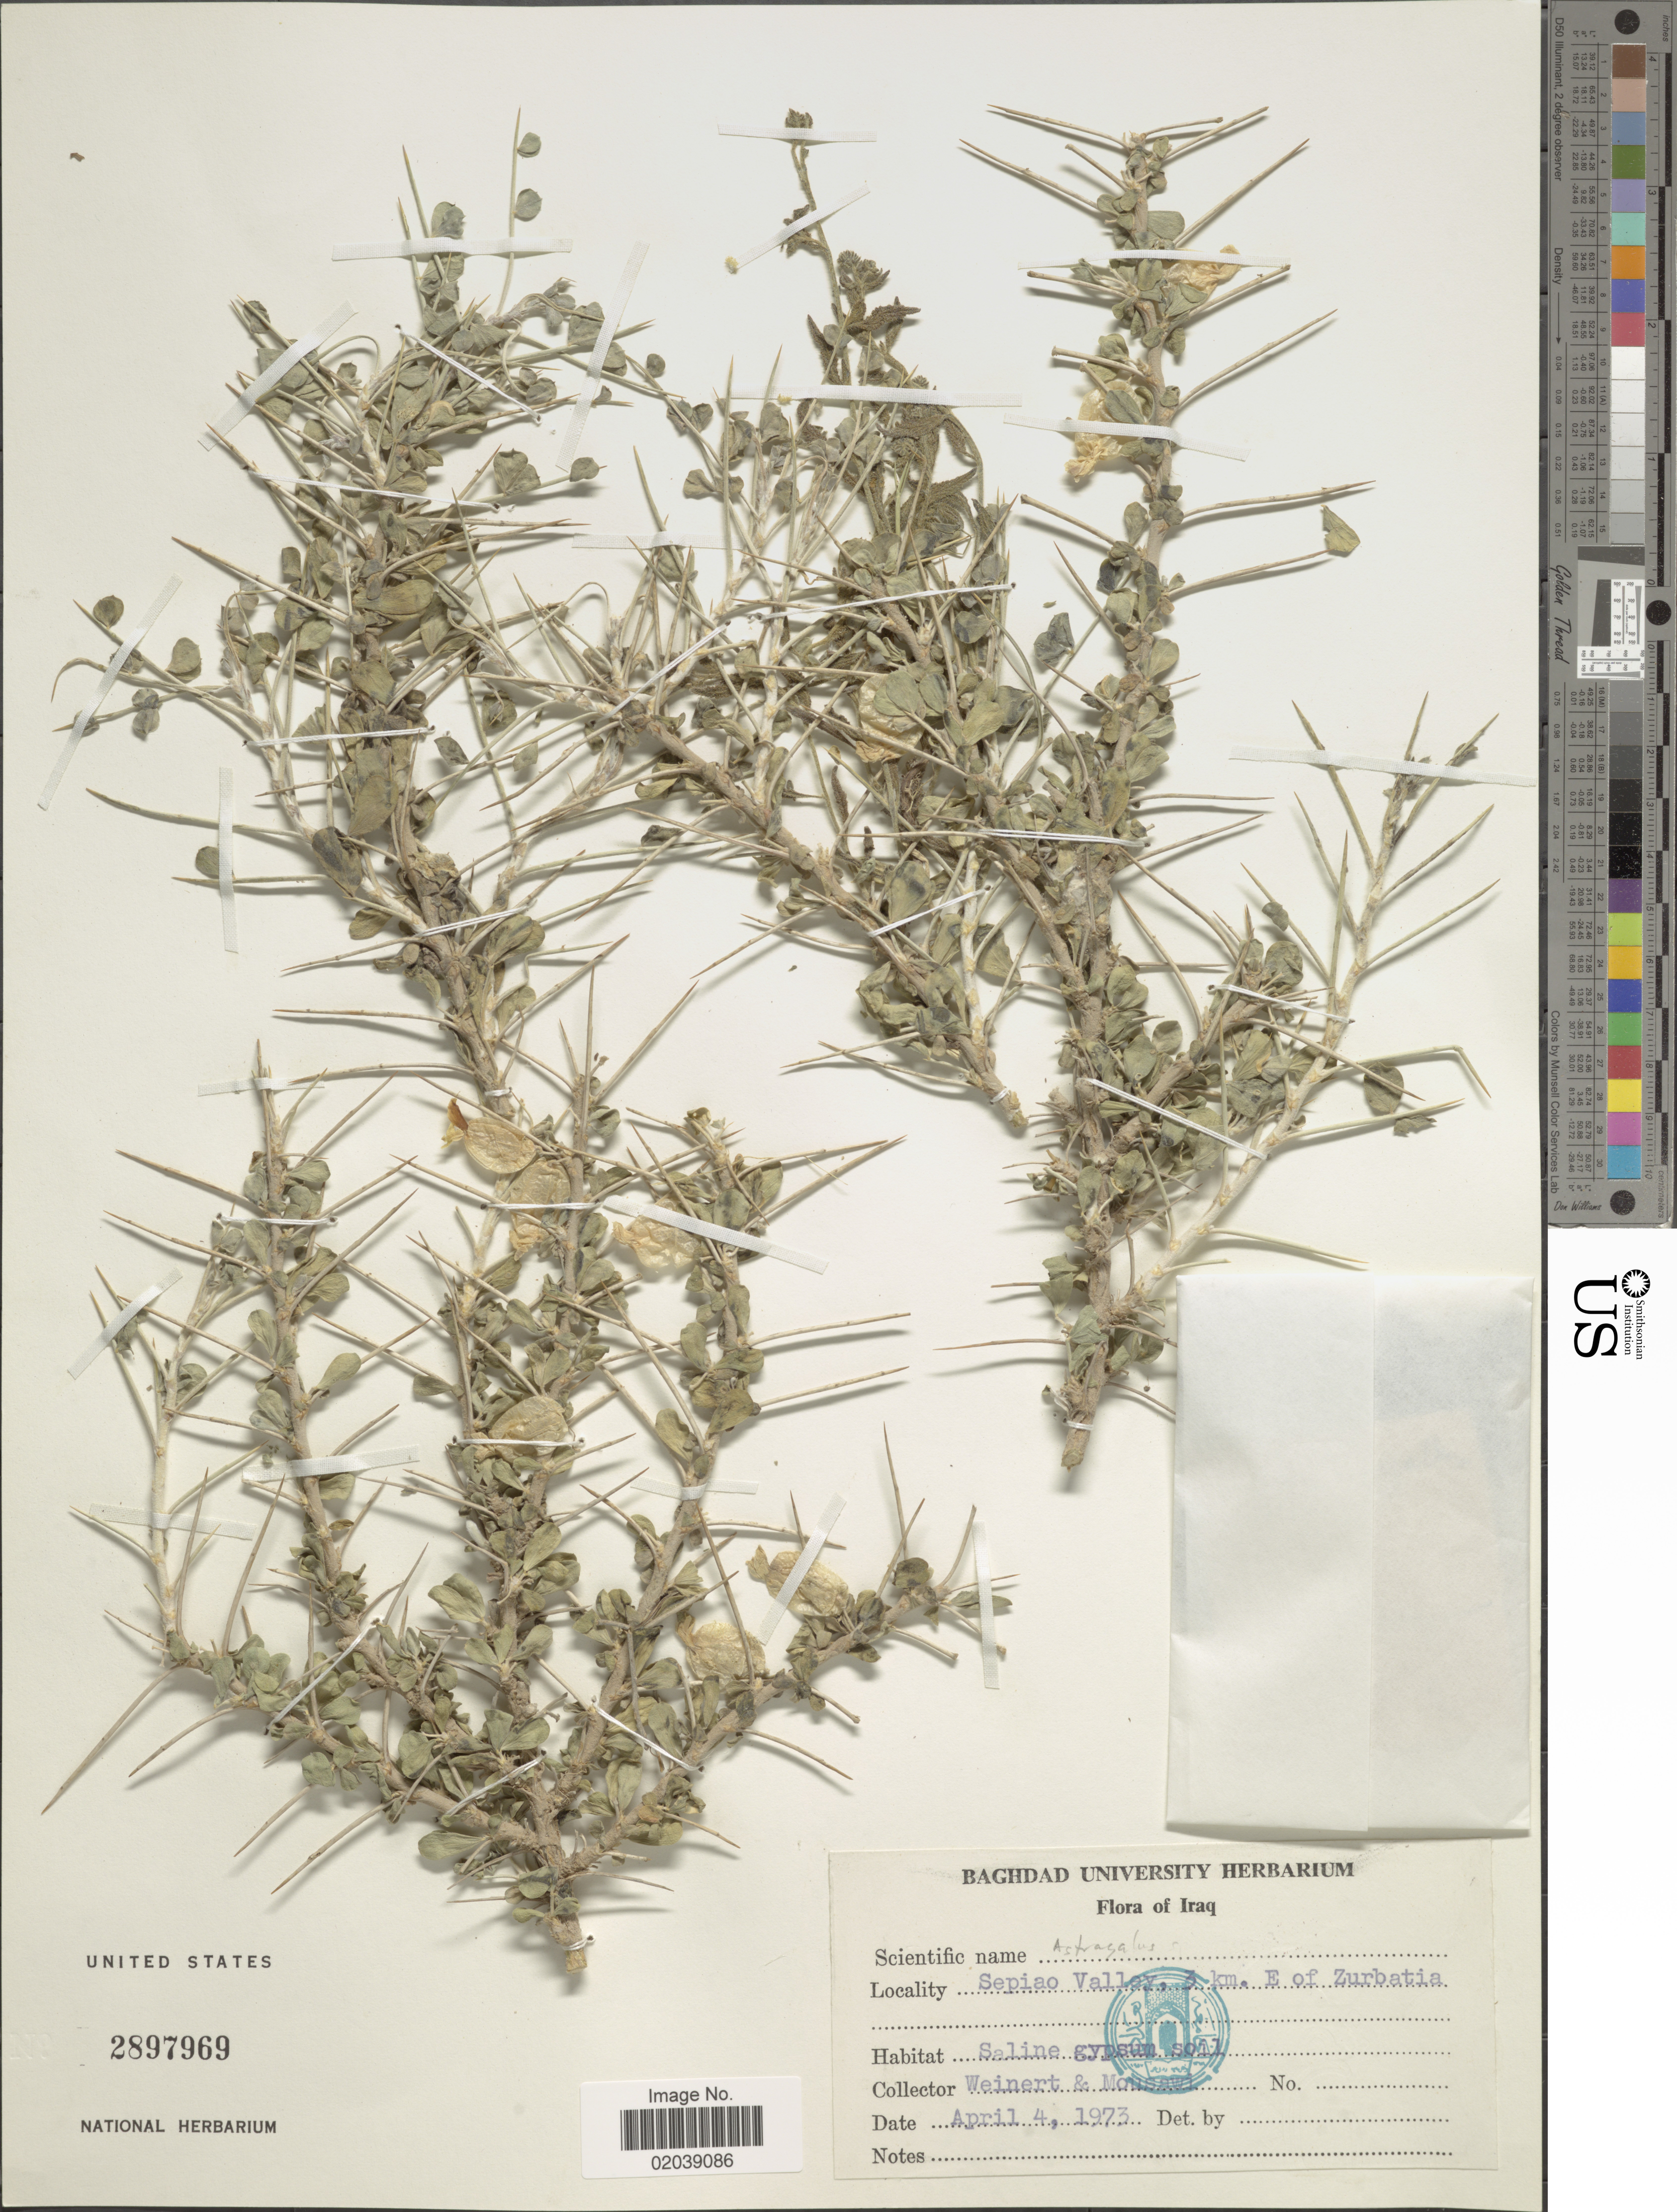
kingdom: Plantae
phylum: Tracheophyta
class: Magnoliopsida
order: Fabales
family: Fabaceae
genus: Astragalus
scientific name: Astragalus sp.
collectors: Weinert, -- & Mousawi, --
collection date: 1973-04-04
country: Iraq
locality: Sepiao Valley, 3 km E. of Zurbatia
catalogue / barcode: US 2897969